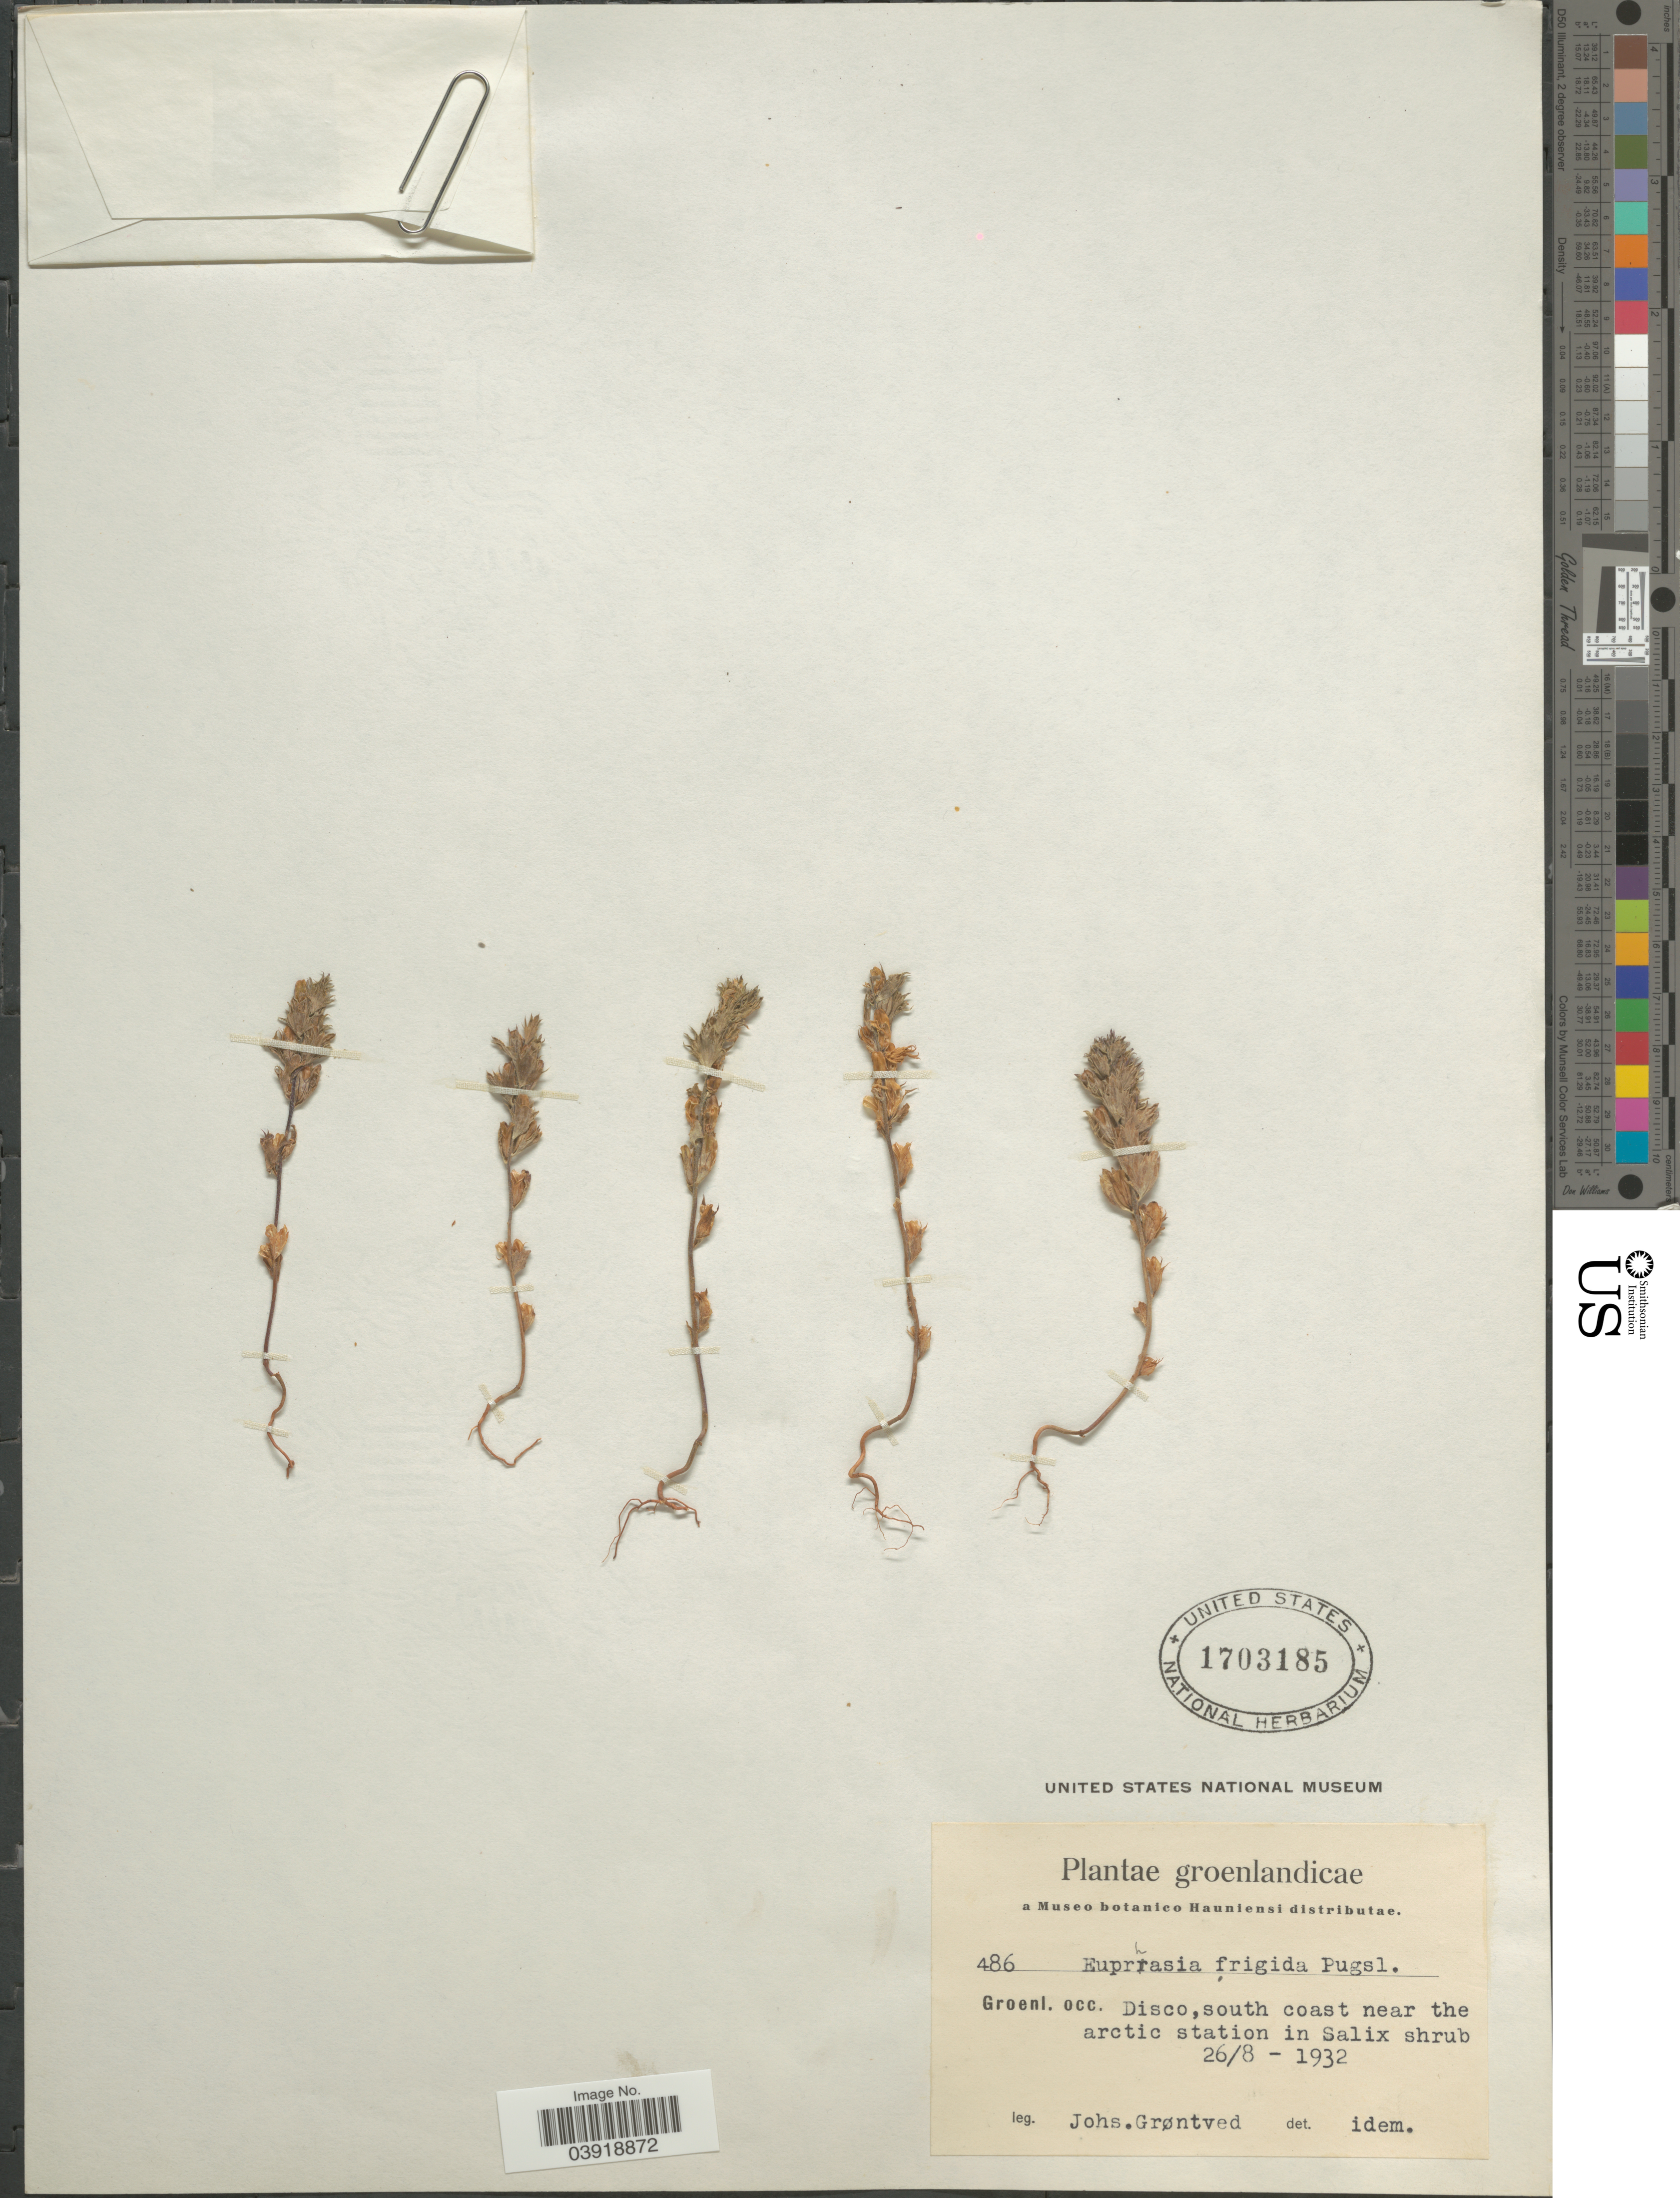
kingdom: Plantae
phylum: Tracheophyta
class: Magnoliopsida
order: Lamiales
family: Orobanchaceae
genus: Euphrasia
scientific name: Euphrasia frigida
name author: Pugsley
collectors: J. Grøntved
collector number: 486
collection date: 1932-08-26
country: Greenland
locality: Groenlandicae. Groenl. occ. Disco, south coast near the arctic station.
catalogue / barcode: US 1703185